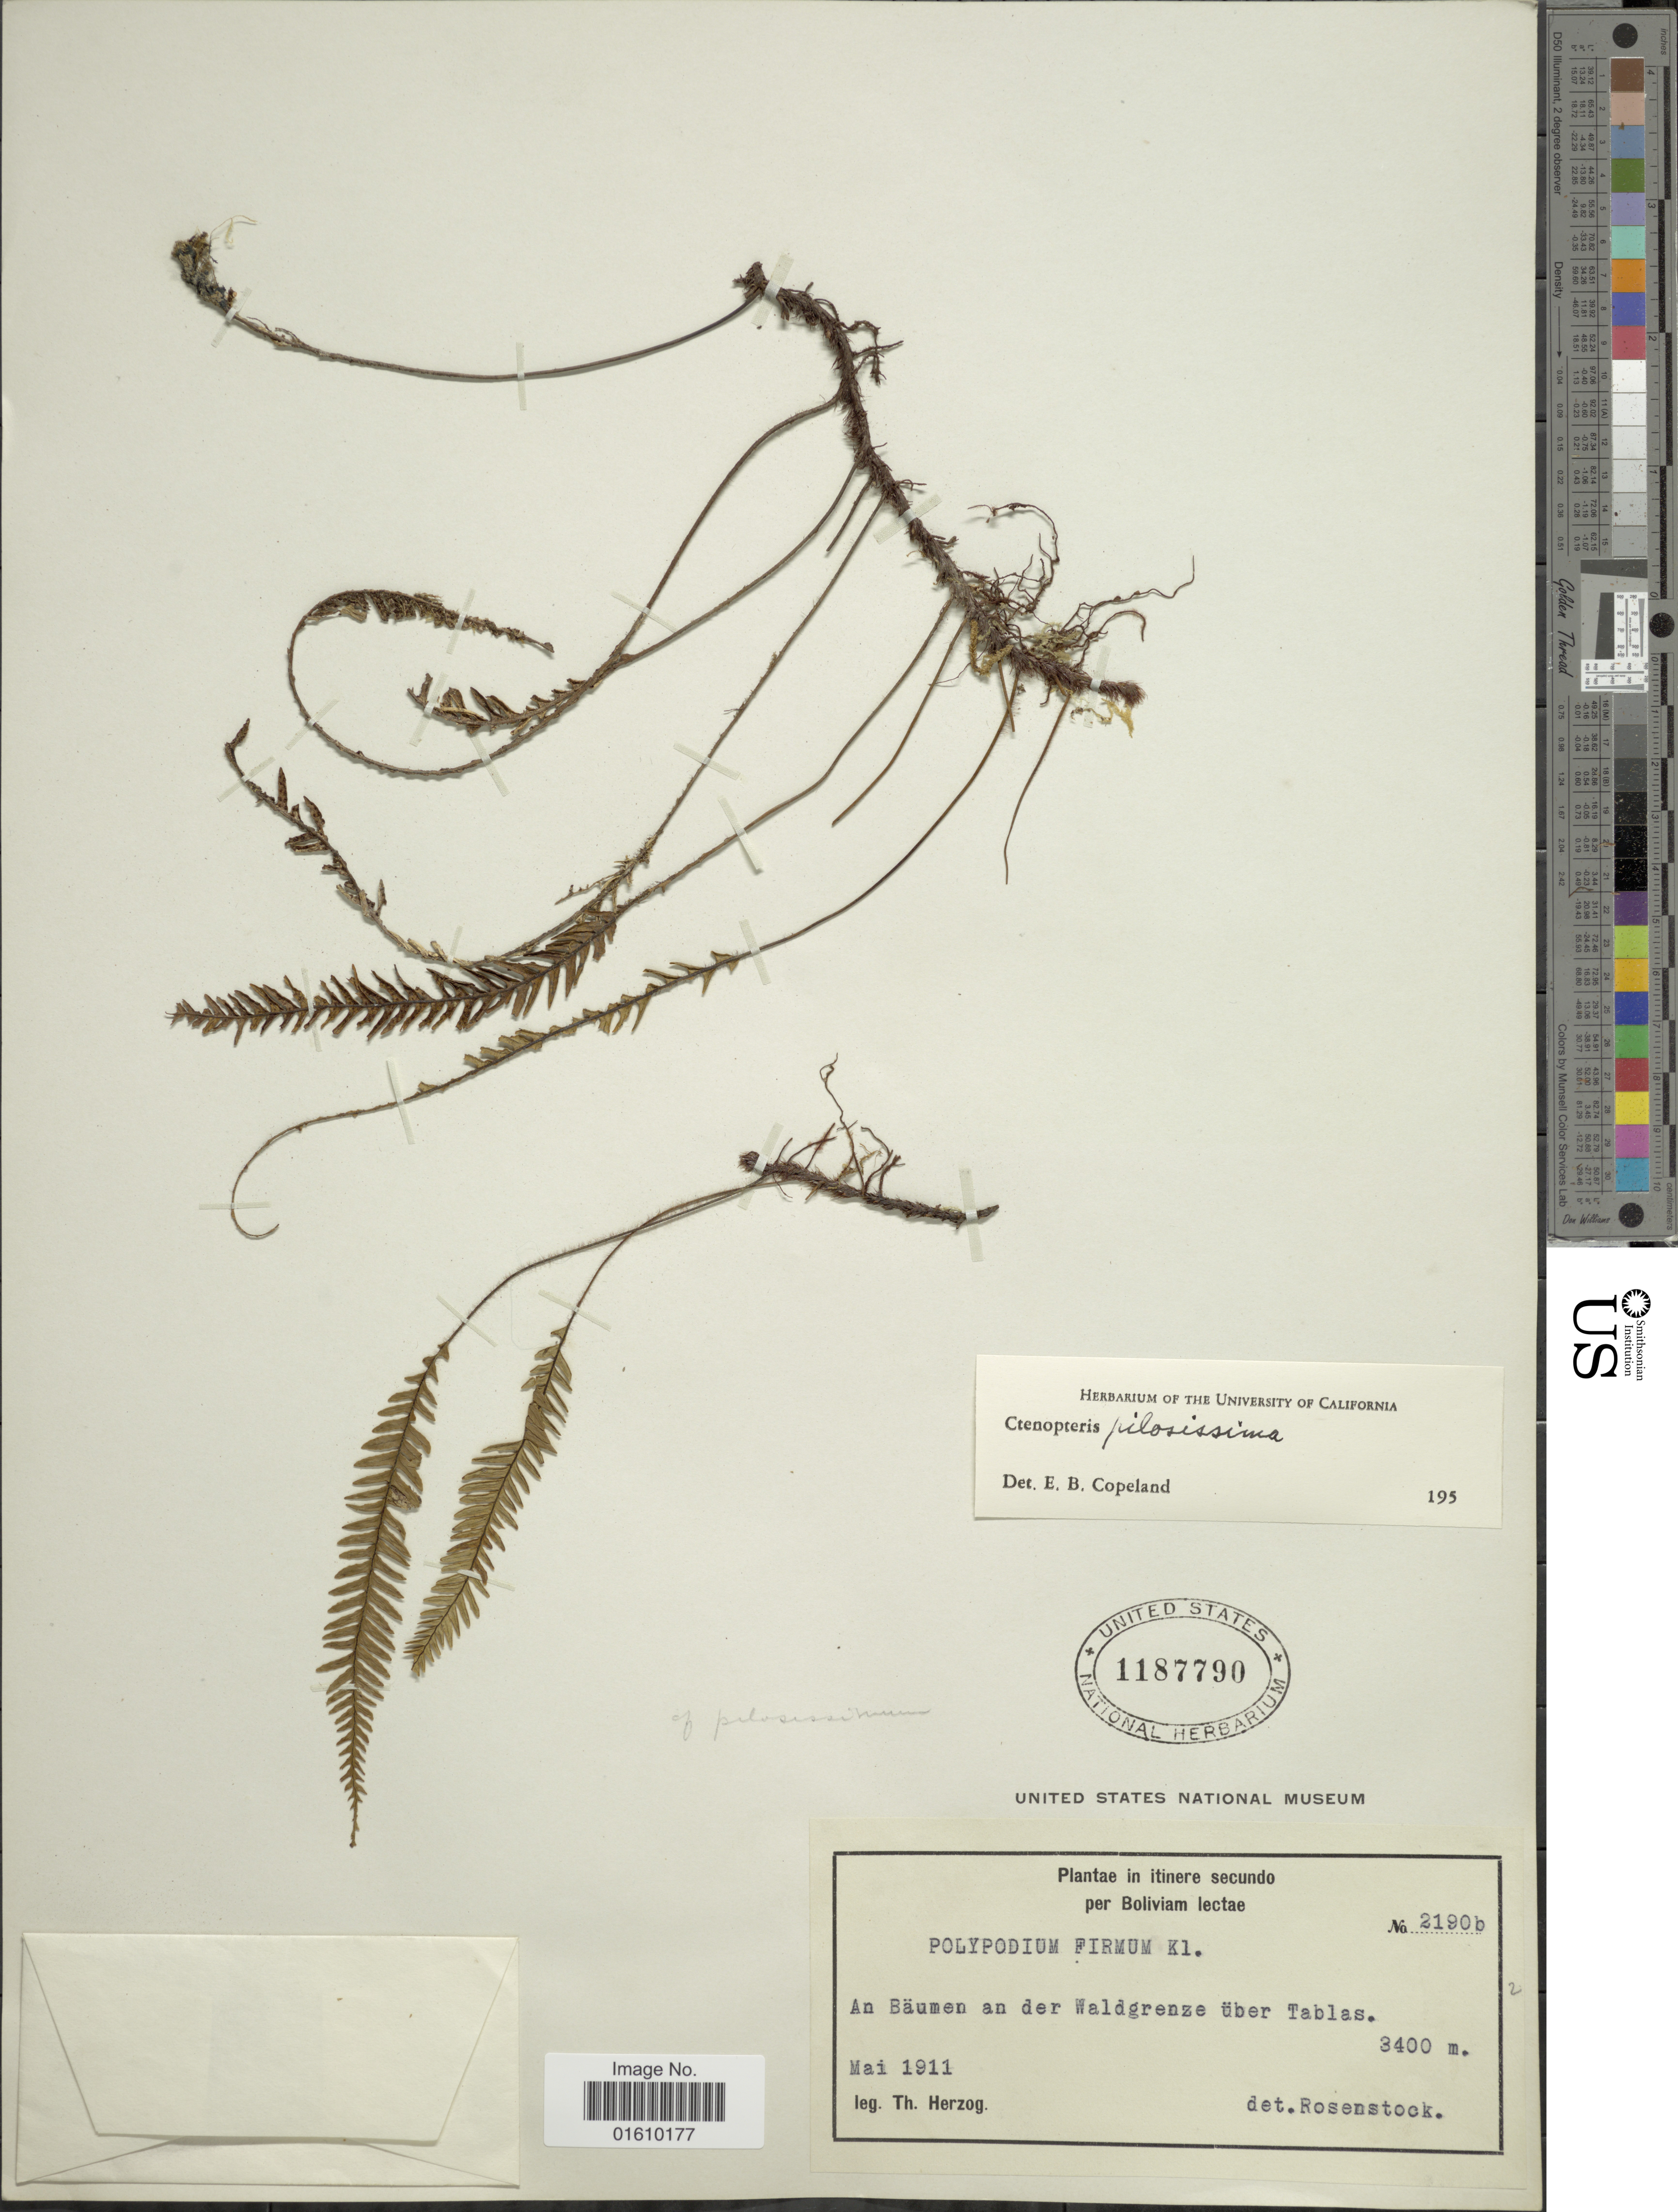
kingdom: Plantae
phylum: Tracheophyta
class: Polypodiopsida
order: Polypodiales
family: Polypodiaceae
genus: Melpomene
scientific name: Melpomene pilosissima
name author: (M. Martens & Galeotti) A.R. Sm. & R.C. Moran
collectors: T. K. J. Herzog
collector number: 2190b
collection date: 1911-05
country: Bolivia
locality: An Bäumen an der Waldgrenze über Tablas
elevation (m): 3400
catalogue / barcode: US 1187790